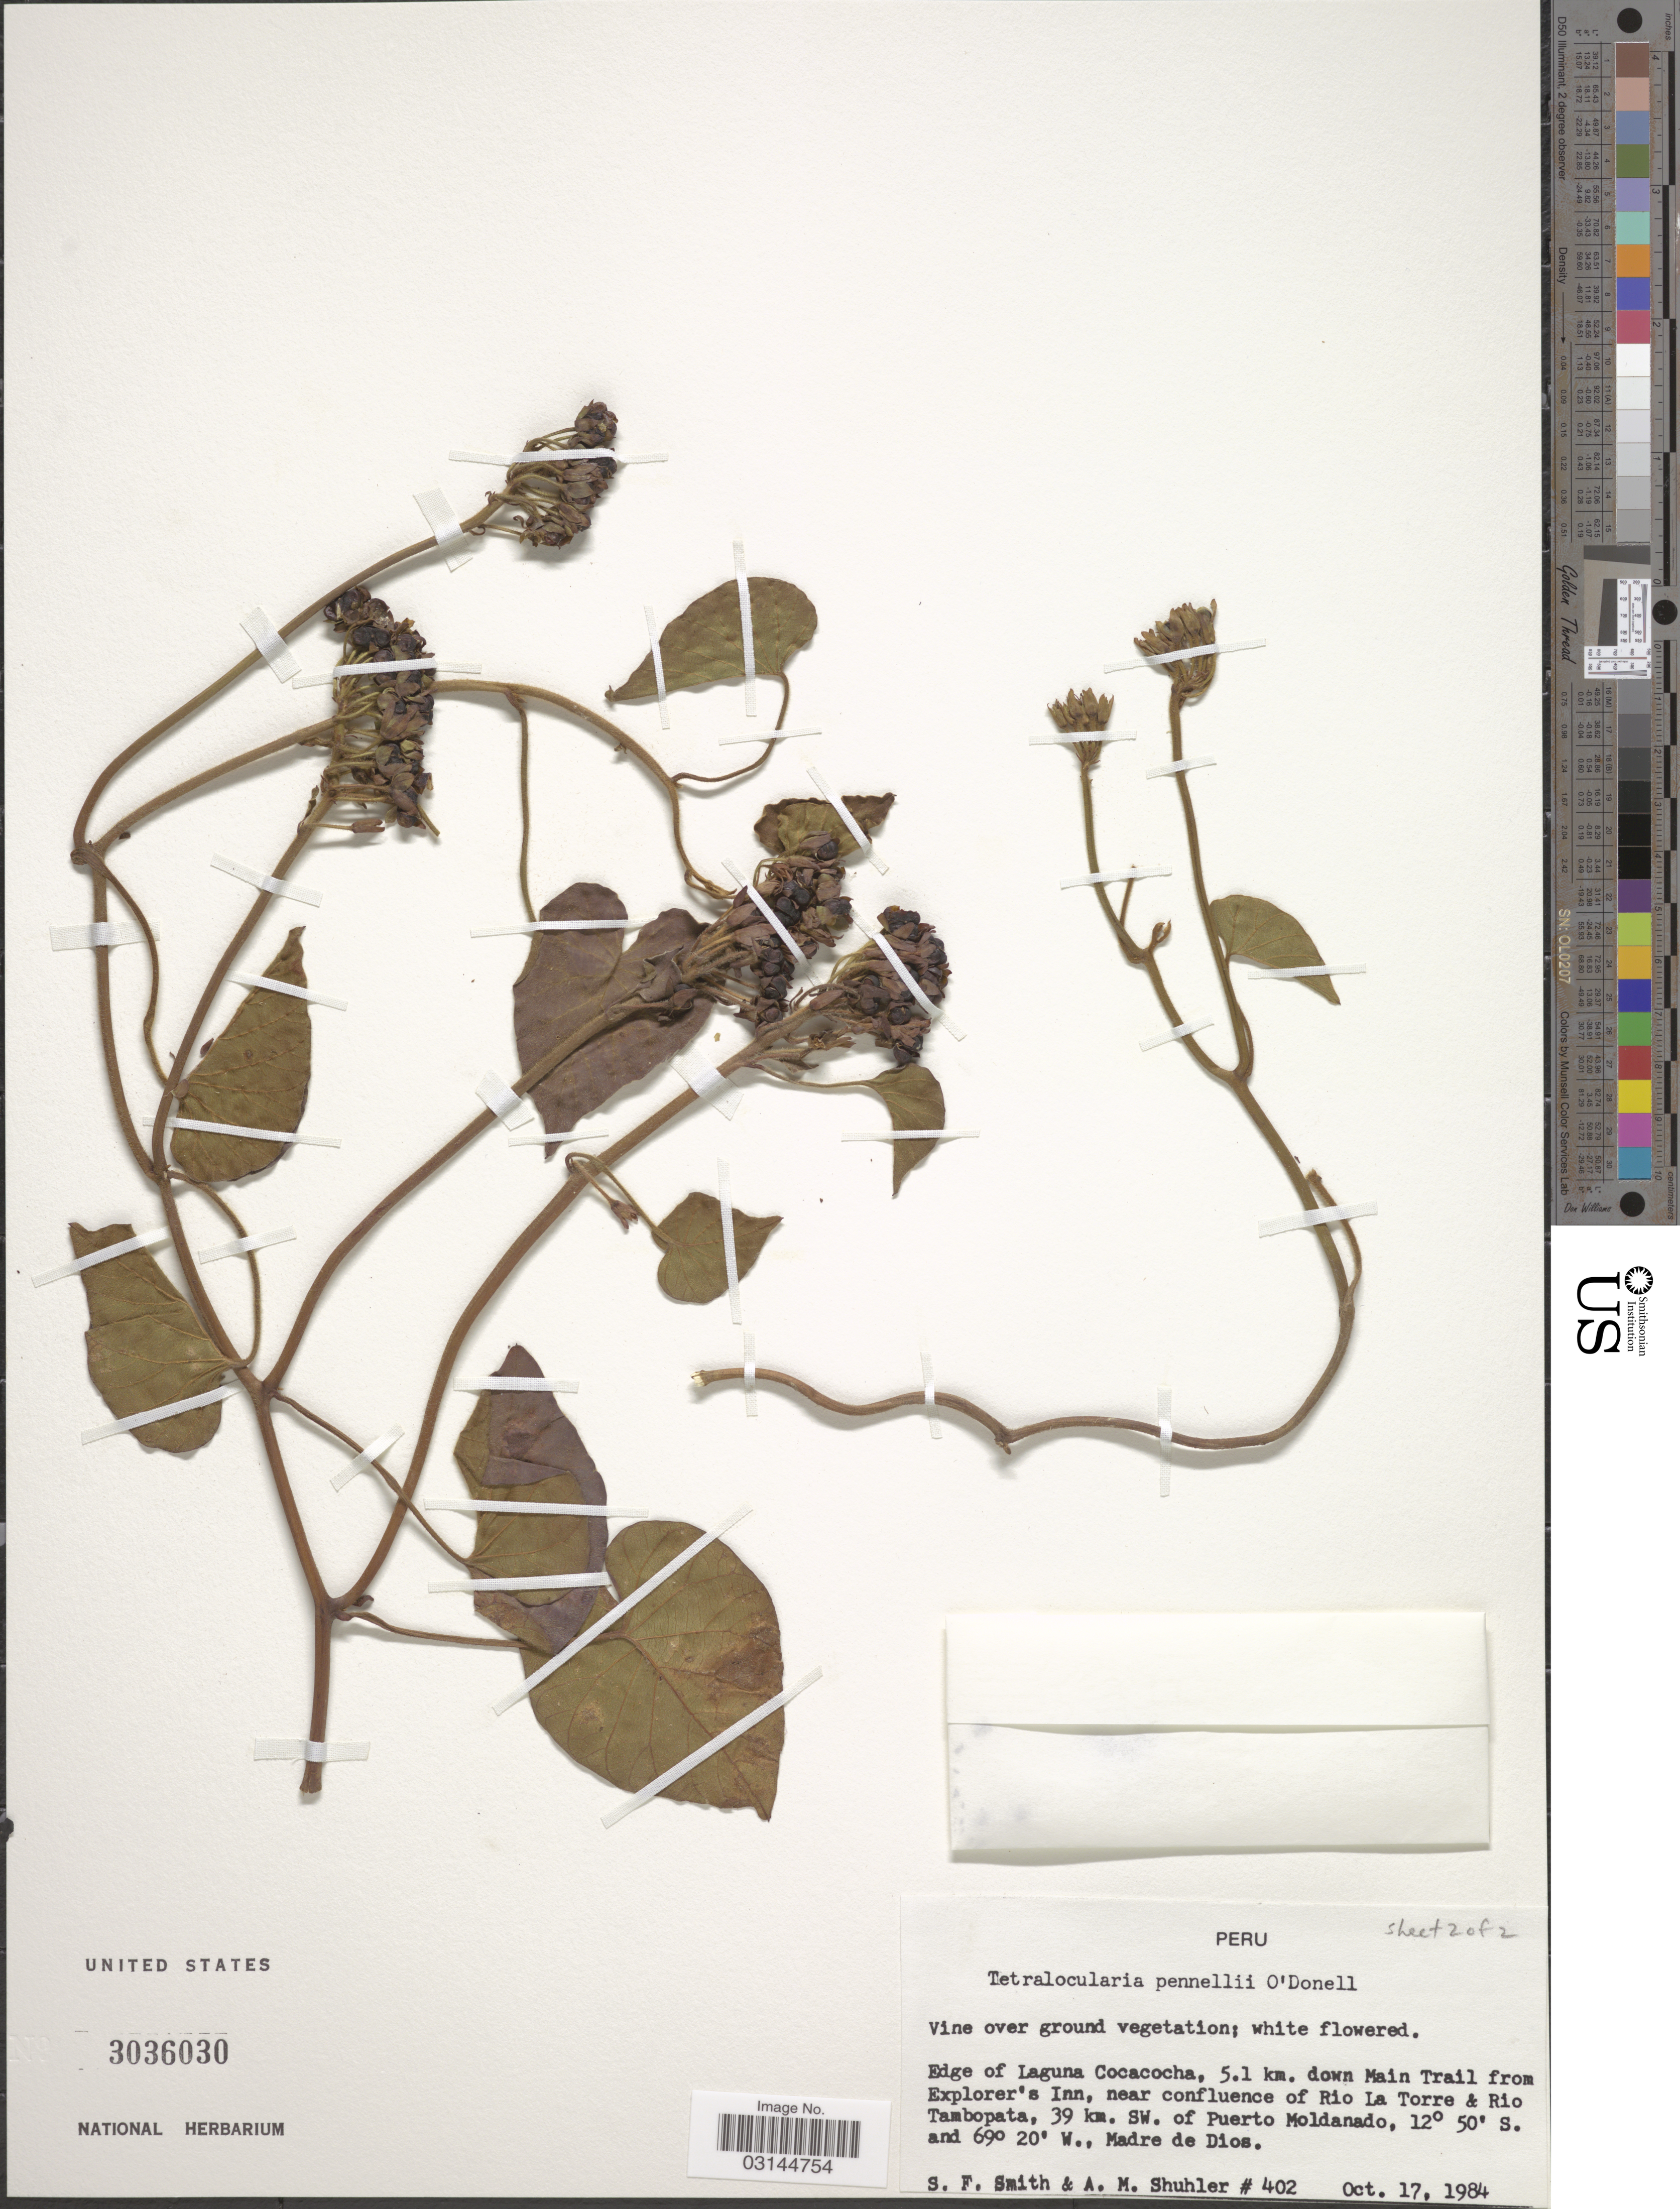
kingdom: Plantae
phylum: Tracheophyta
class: Magnoliopsida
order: Solanales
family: Convolvulaceae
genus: Tetralocularia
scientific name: Tetralocularia pennellii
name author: O'Donell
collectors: S.F. Smith & A. Shuhler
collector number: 402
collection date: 1984-10-17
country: Peru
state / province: Madre de Dios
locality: Edge of Laguna Cocacocha, 5.1 km. down Main Trail from Explorer's Inn, near confluence of Rio La Torre & Rio Tambopata, 39 km. SW. of Puerto Moldanado.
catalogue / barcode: US 3036030